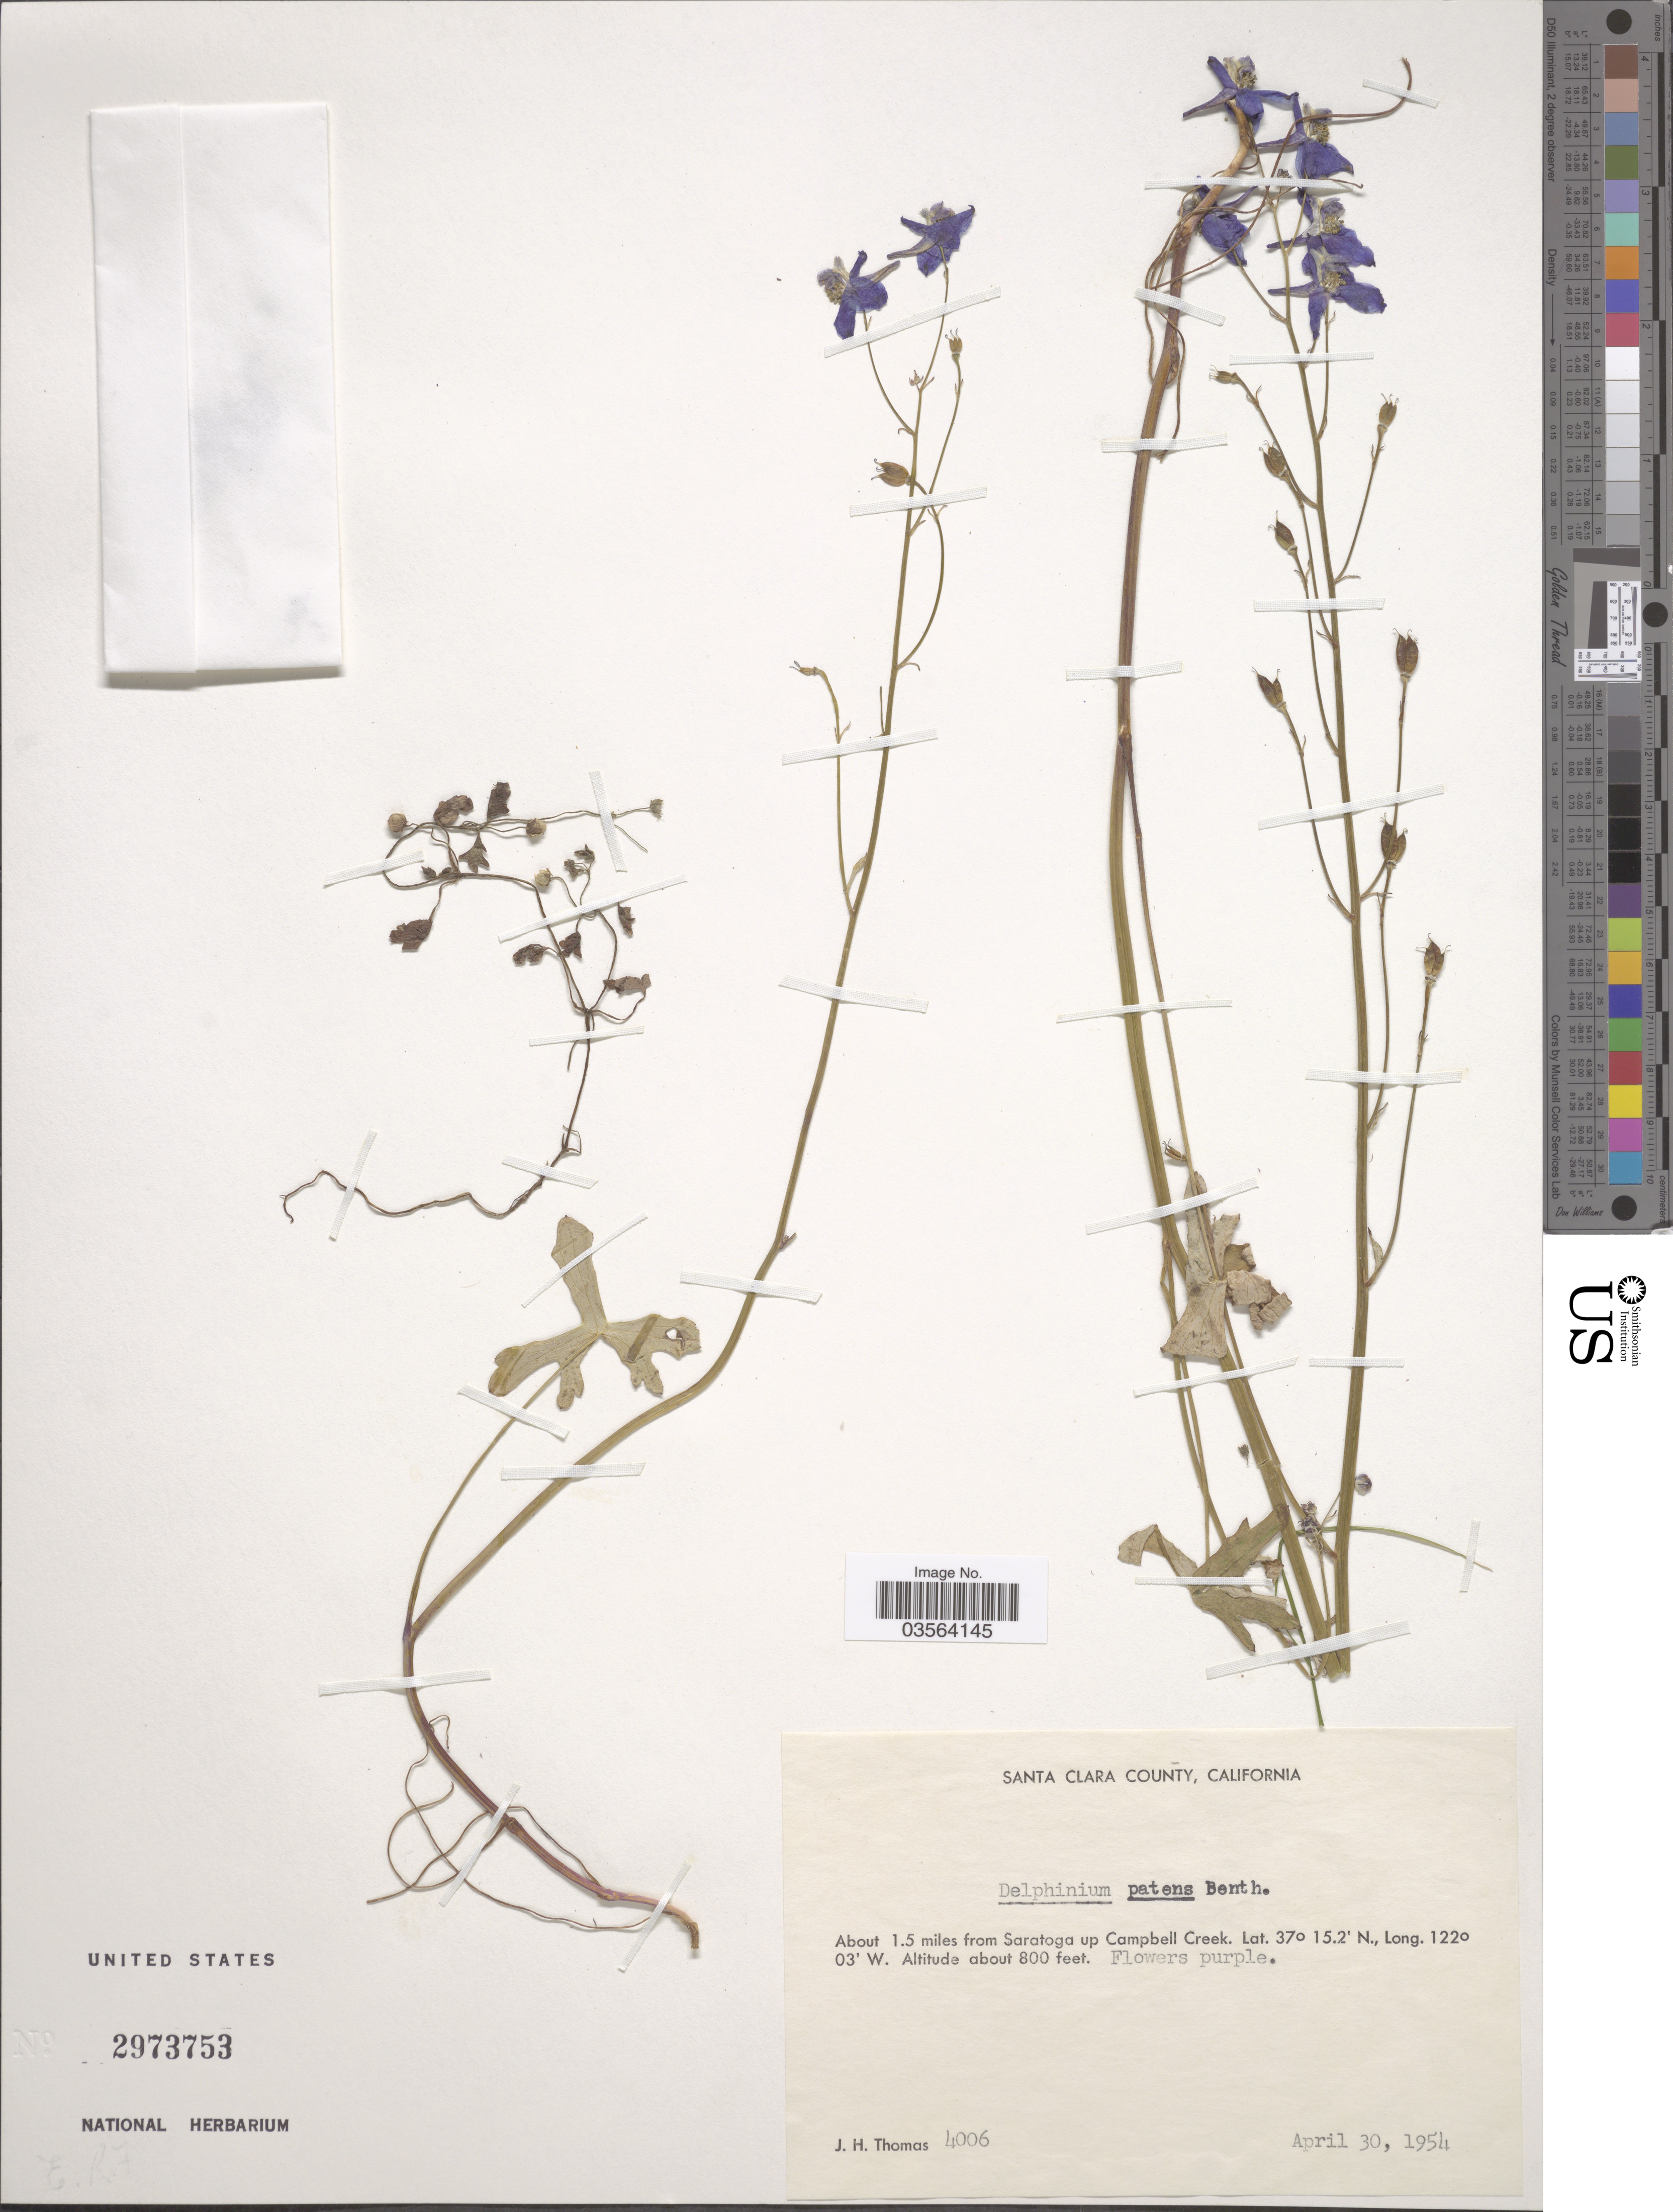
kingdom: Plantae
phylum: Tracheophyta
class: Magnoliopsida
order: Ranunculales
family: Ranunculaceae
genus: Delphinium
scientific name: Delphinium patens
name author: Benth.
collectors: J. H. Thomas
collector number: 4006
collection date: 1954-04-30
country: United States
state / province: California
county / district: Santa Clara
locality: Santa Clara County. About 1.5 miles from Saratoga up Campbell Creek.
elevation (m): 244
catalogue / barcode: US 2973753